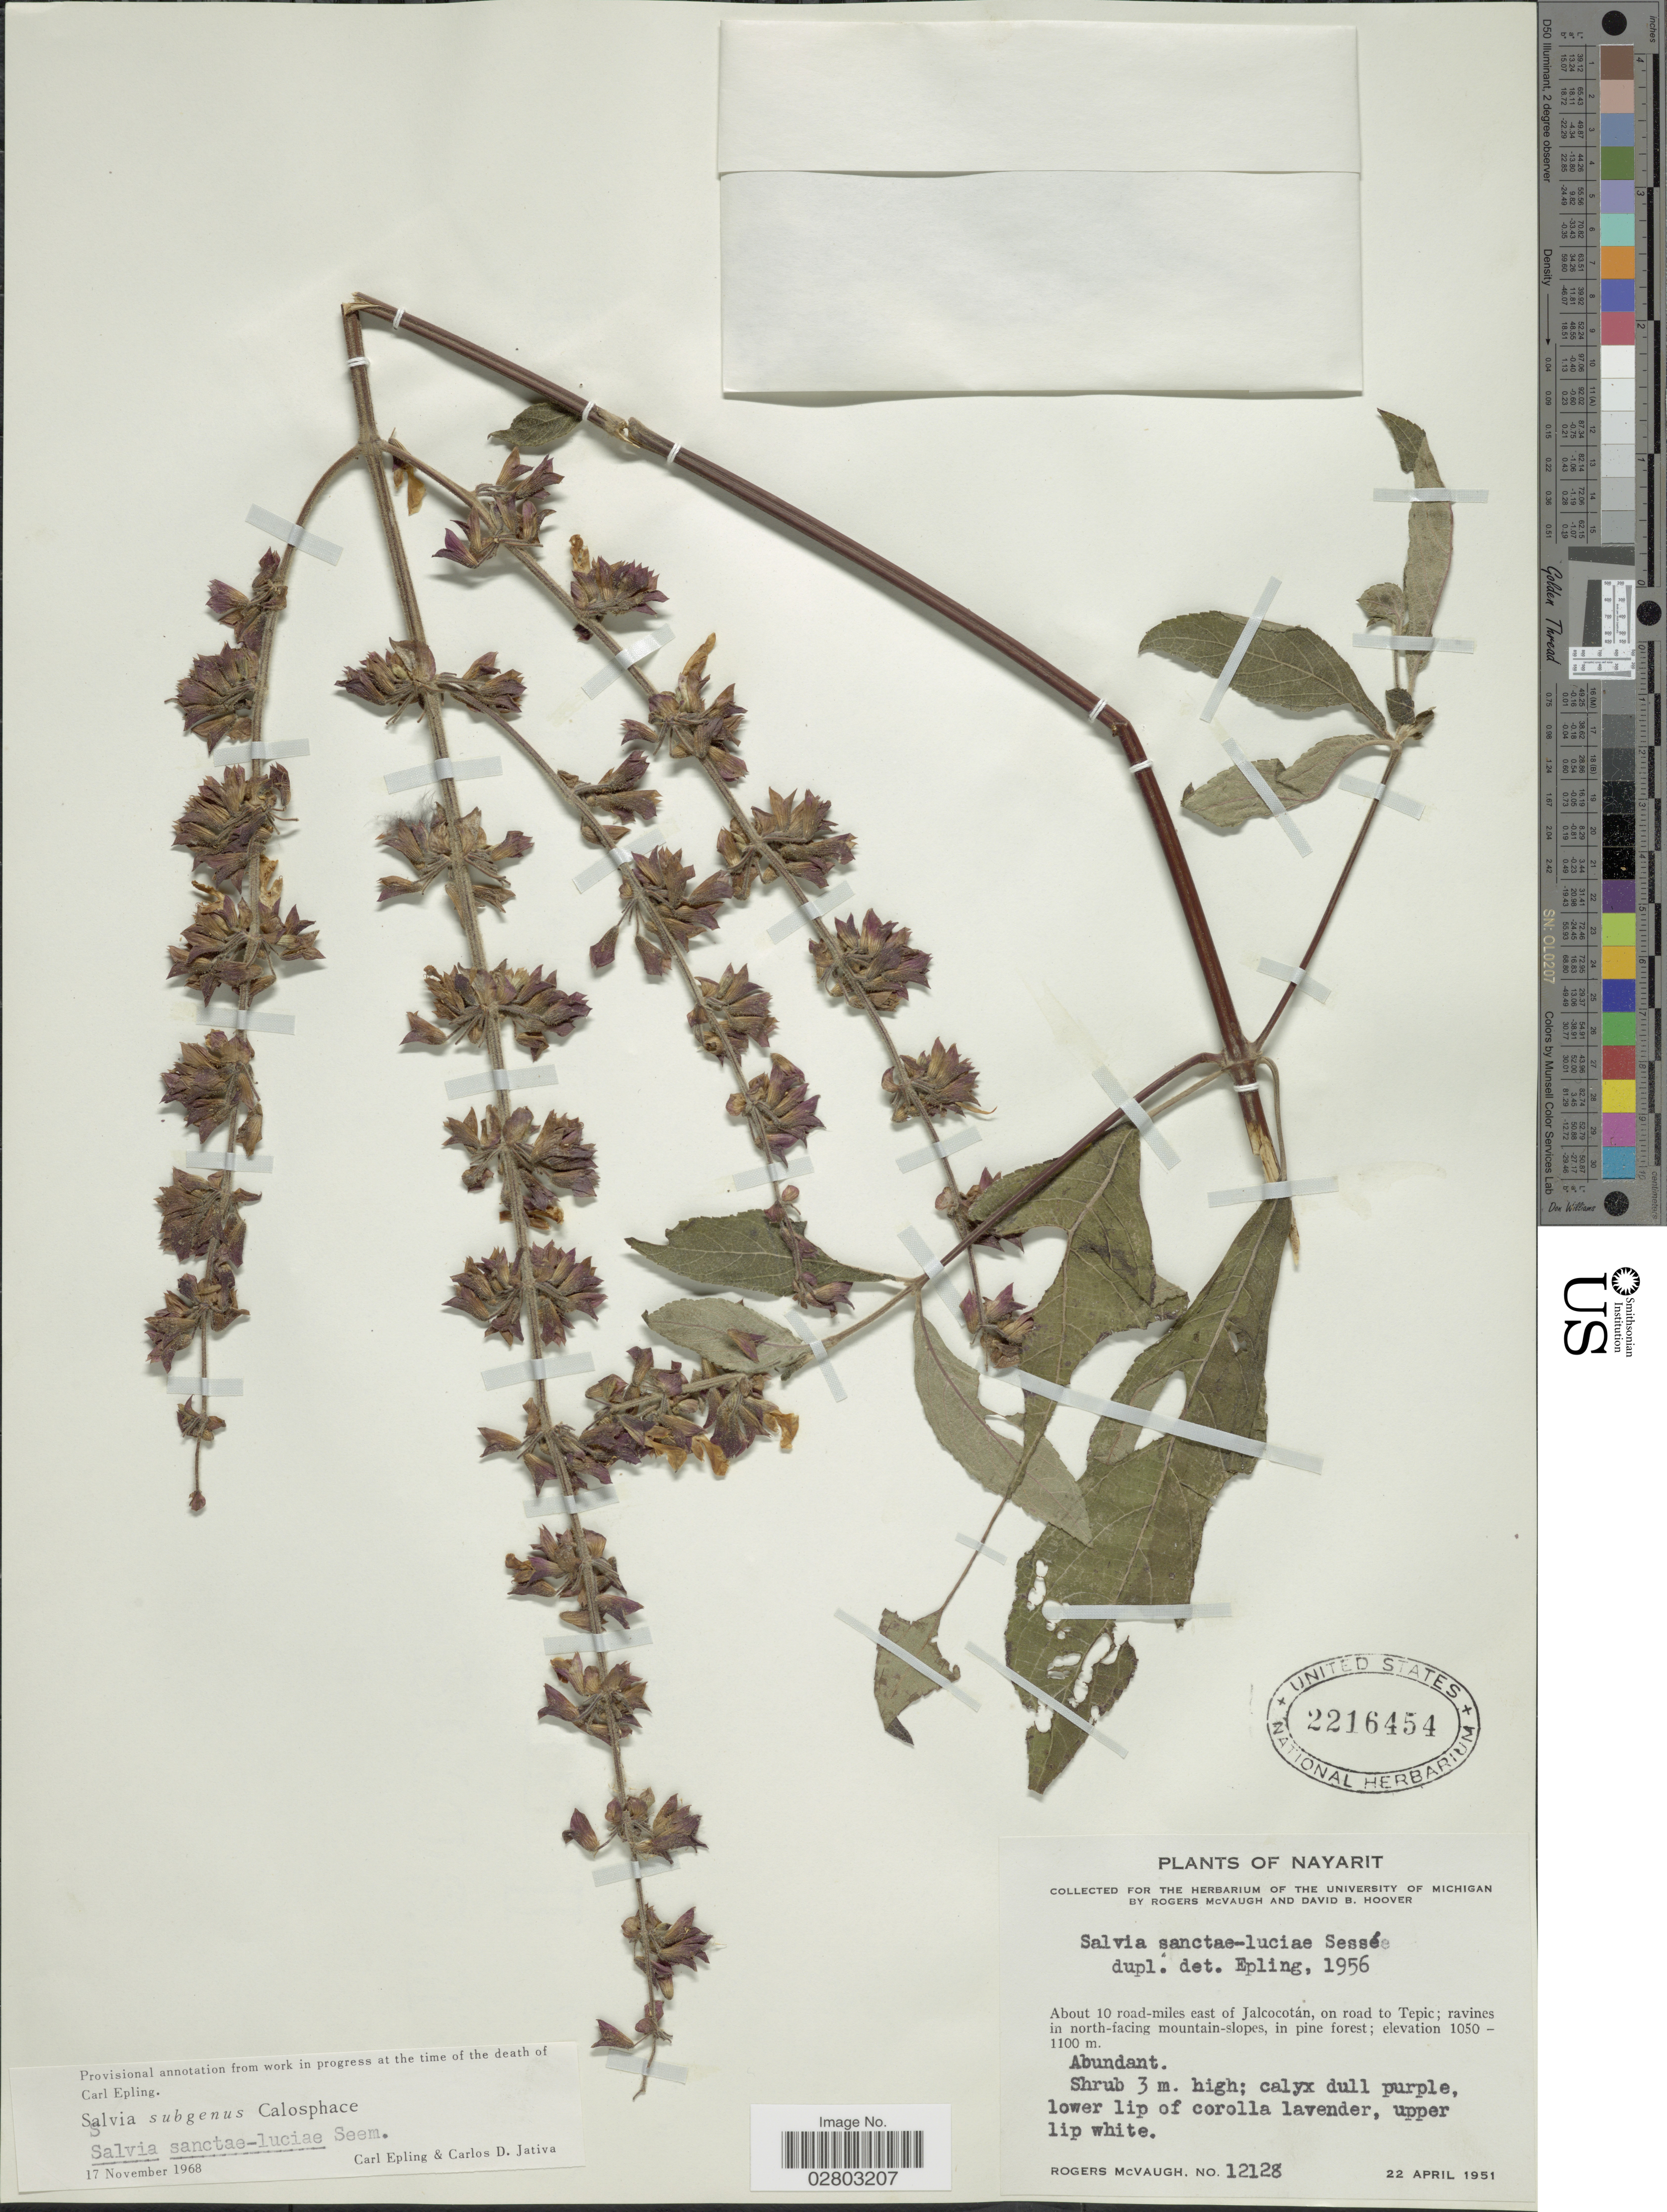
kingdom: Plantae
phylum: Tracheophyta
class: Magnoliopsida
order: Lamiales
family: Lamiaceae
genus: Salvia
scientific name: Salvia sanctae-luciae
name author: Seem.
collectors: R. McVaugh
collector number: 12128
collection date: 1951-04-22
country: Mexico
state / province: Nayarit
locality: About 10 road-miles east of Jalcocotán, on road to Tepic, ravines in north-facing mountain-slopes.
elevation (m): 1050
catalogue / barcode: US 2216454